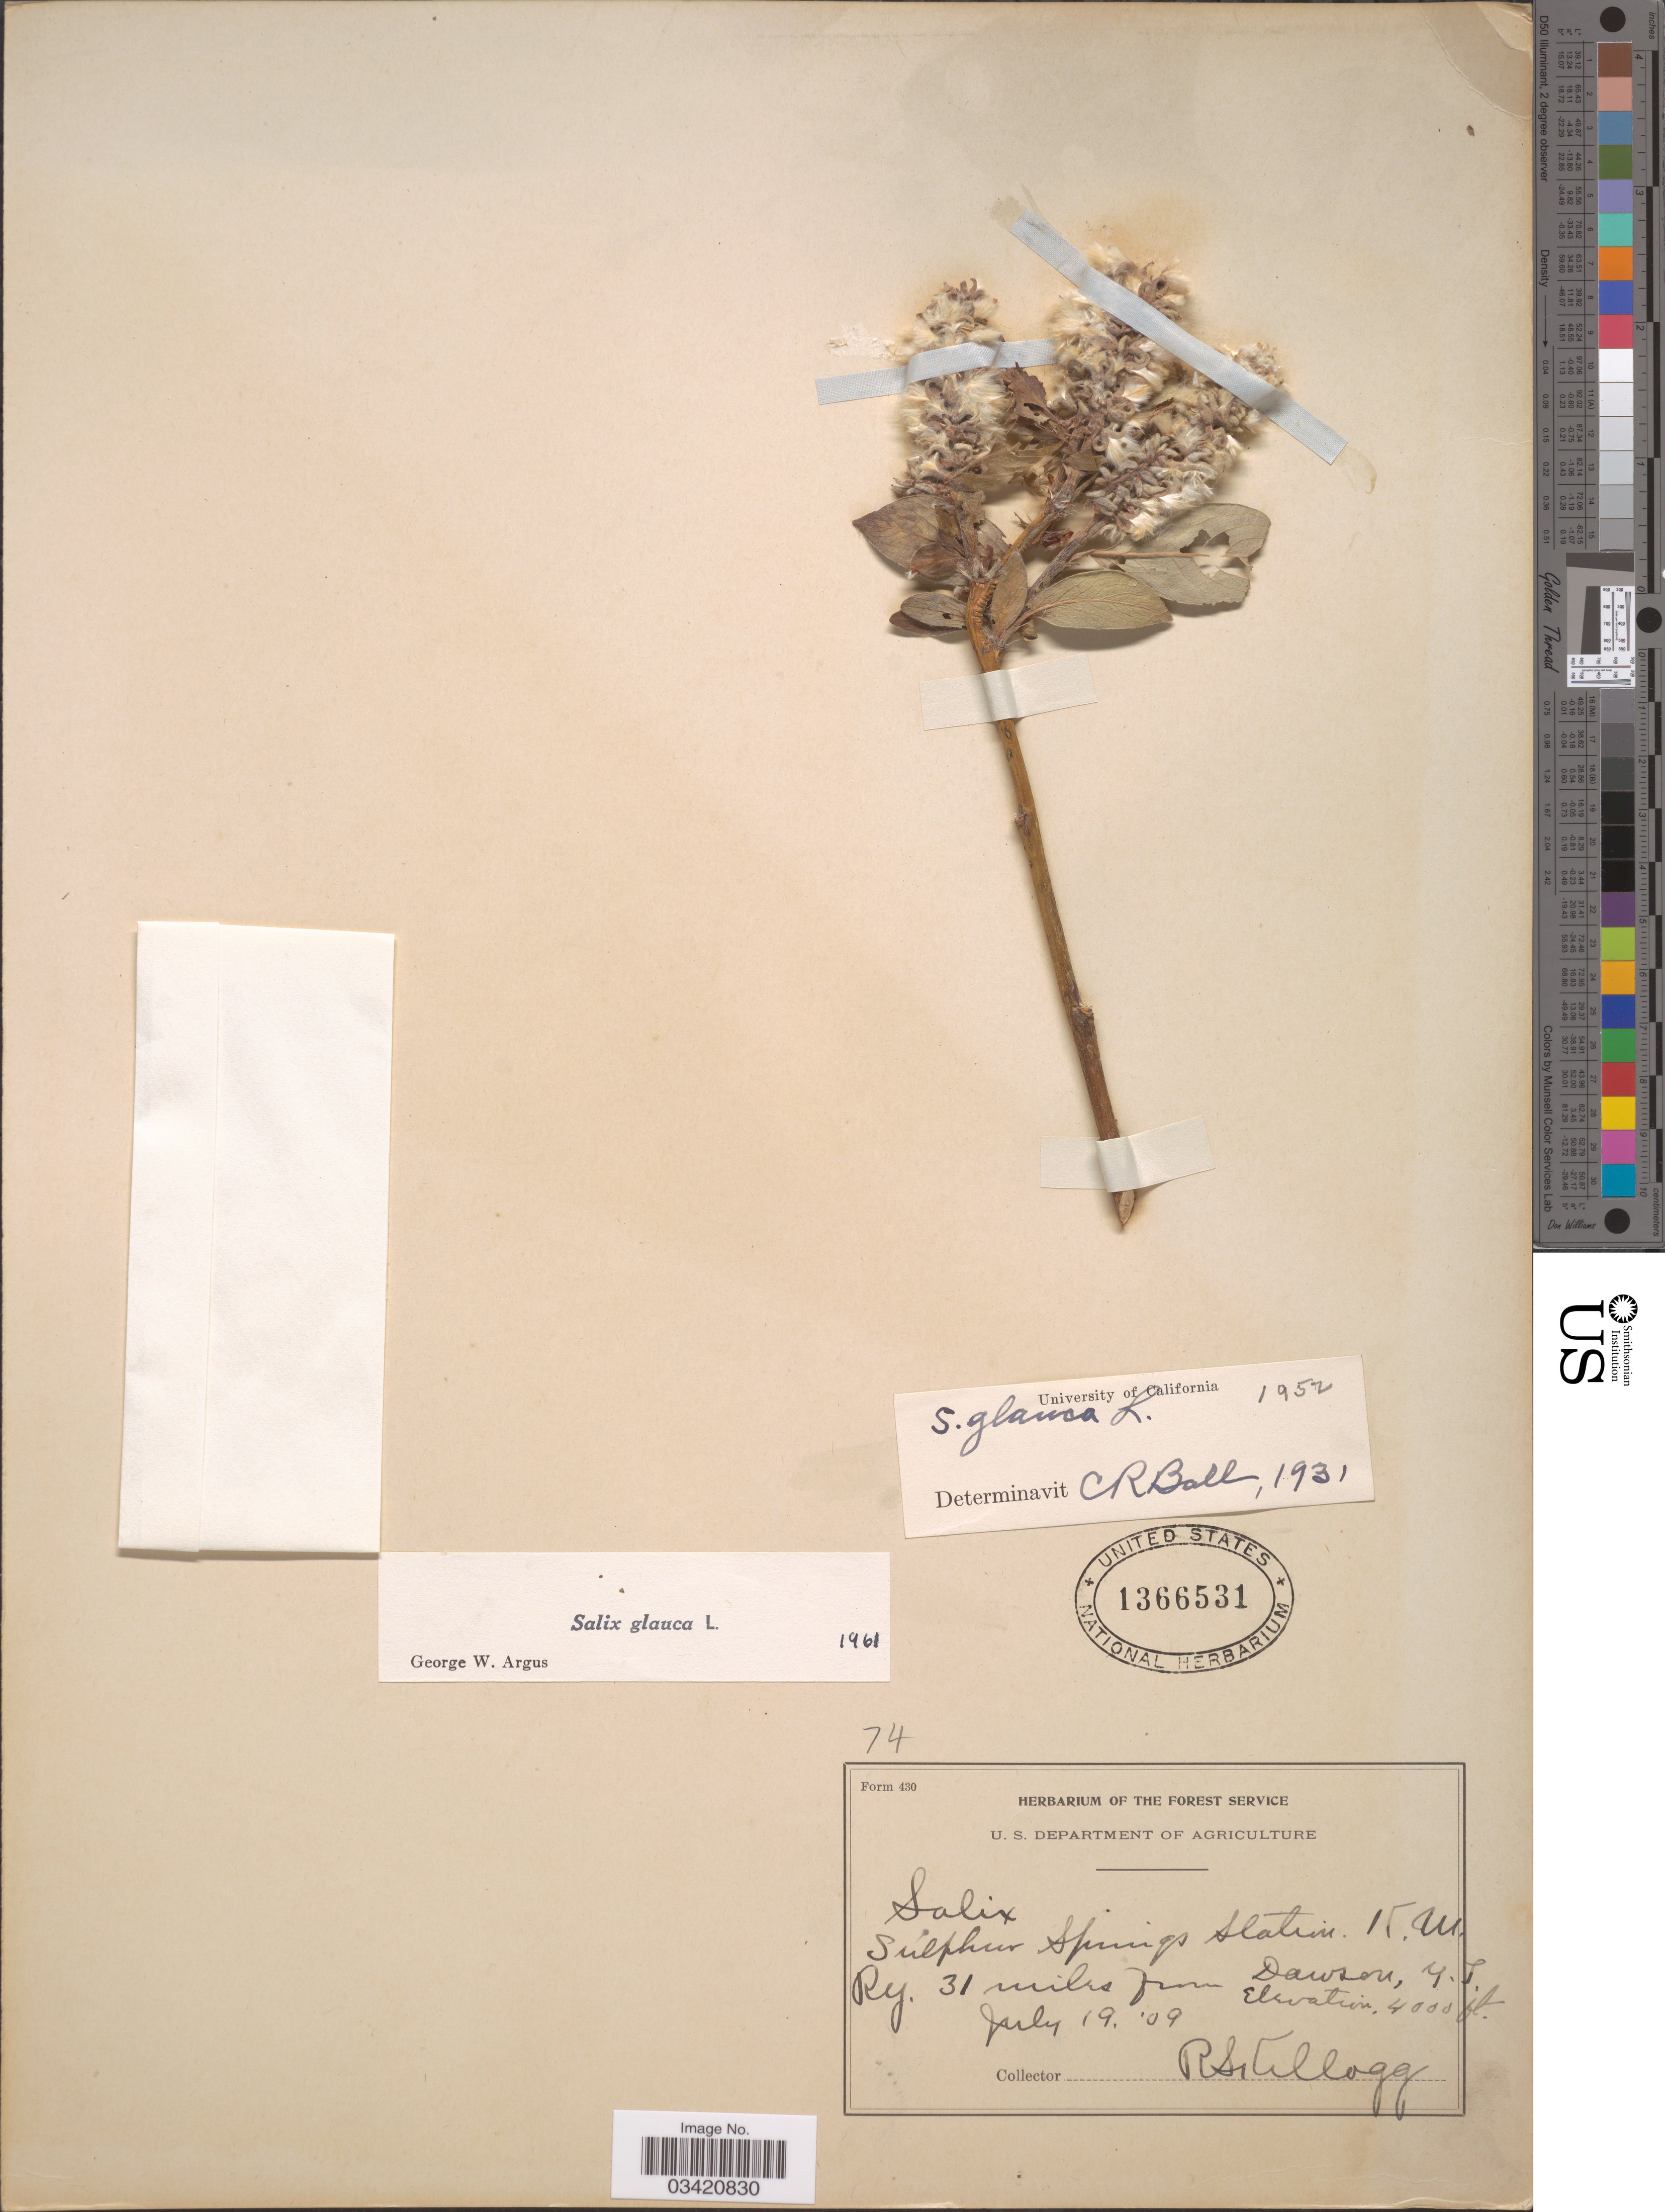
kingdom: Plantae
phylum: Tracheophyta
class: Magnoliopsida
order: Malpighiales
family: Salicaceae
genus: Salix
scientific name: Salix glauca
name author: L.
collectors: R. Kellogg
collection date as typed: Transcribed d/m/y: 19/7/9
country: Canada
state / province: Yukon Territory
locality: Sulphur Springs Station. K. M. Ry. 31 miles from Dawson.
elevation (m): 1219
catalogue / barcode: US 1366531